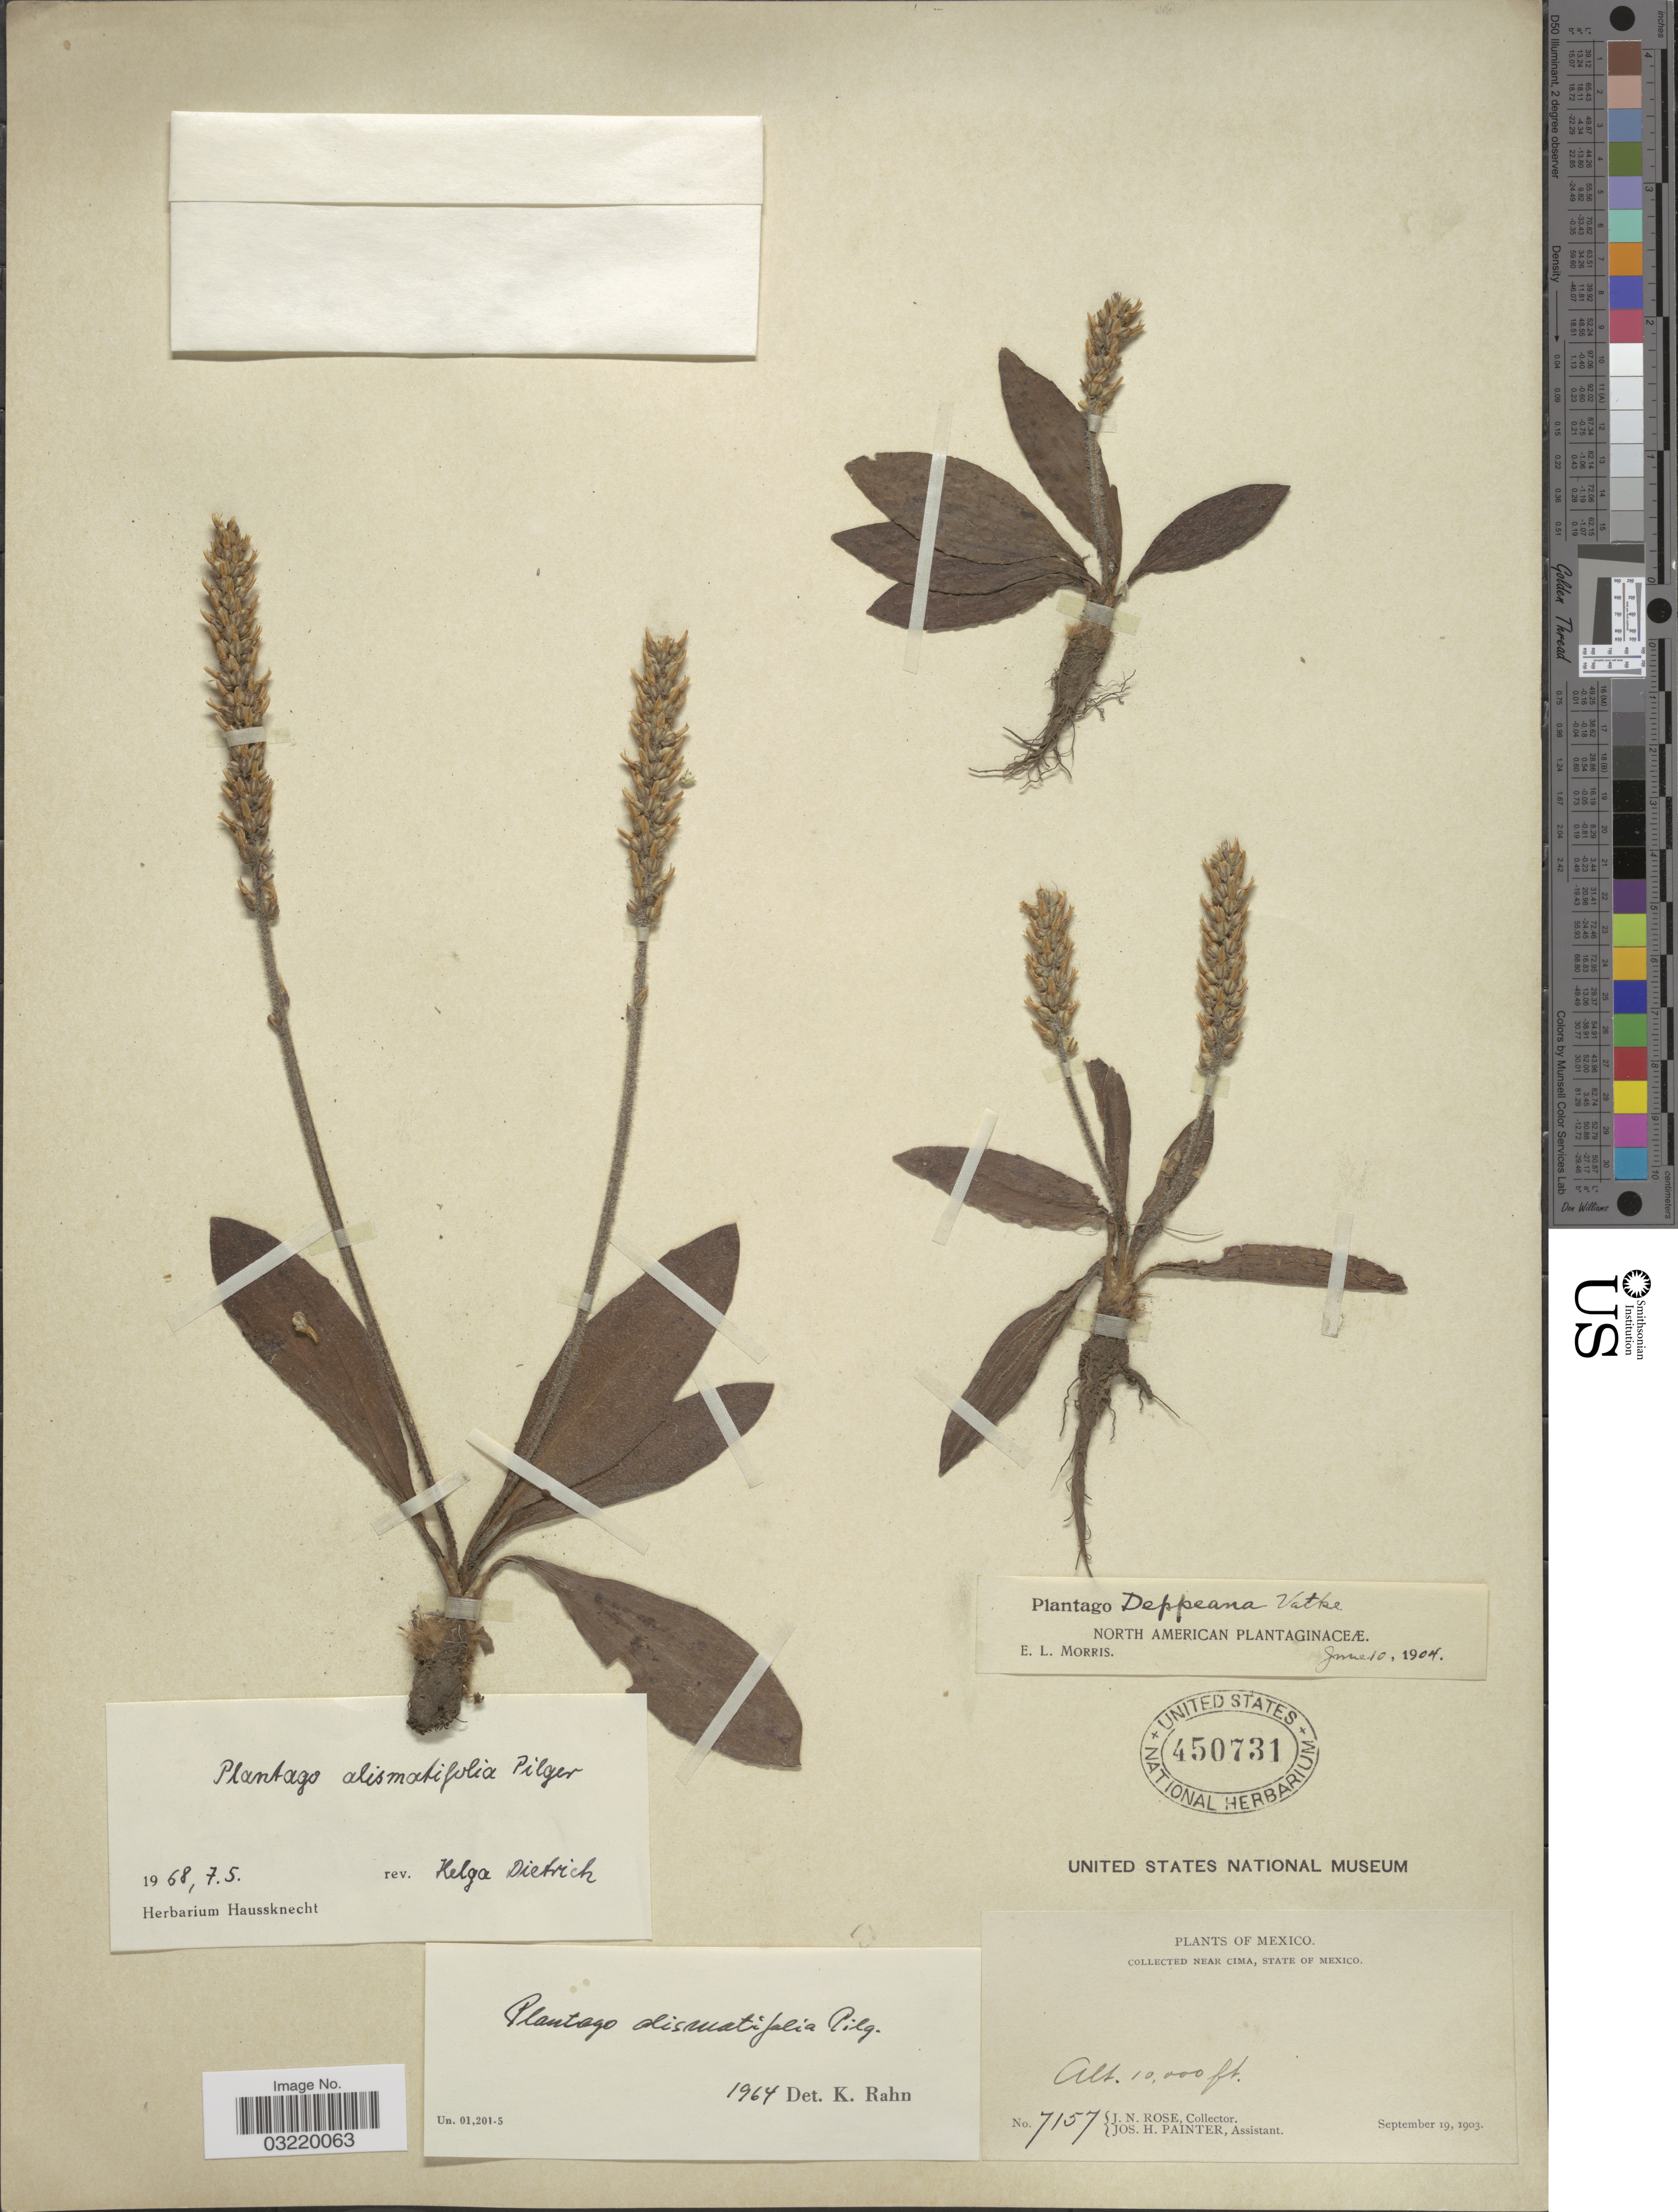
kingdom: Plantae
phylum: Tracheophyta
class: Magnoliopsida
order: Lamiales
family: Plantaginaceae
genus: Plantago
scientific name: Plantago alismatifolia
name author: Pilg.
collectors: J. N. Rose & J. H. Painter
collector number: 7157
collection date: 1903-09-19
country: Mexico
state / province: México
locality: Near Cima.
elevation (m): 3048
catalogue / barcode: US 450731